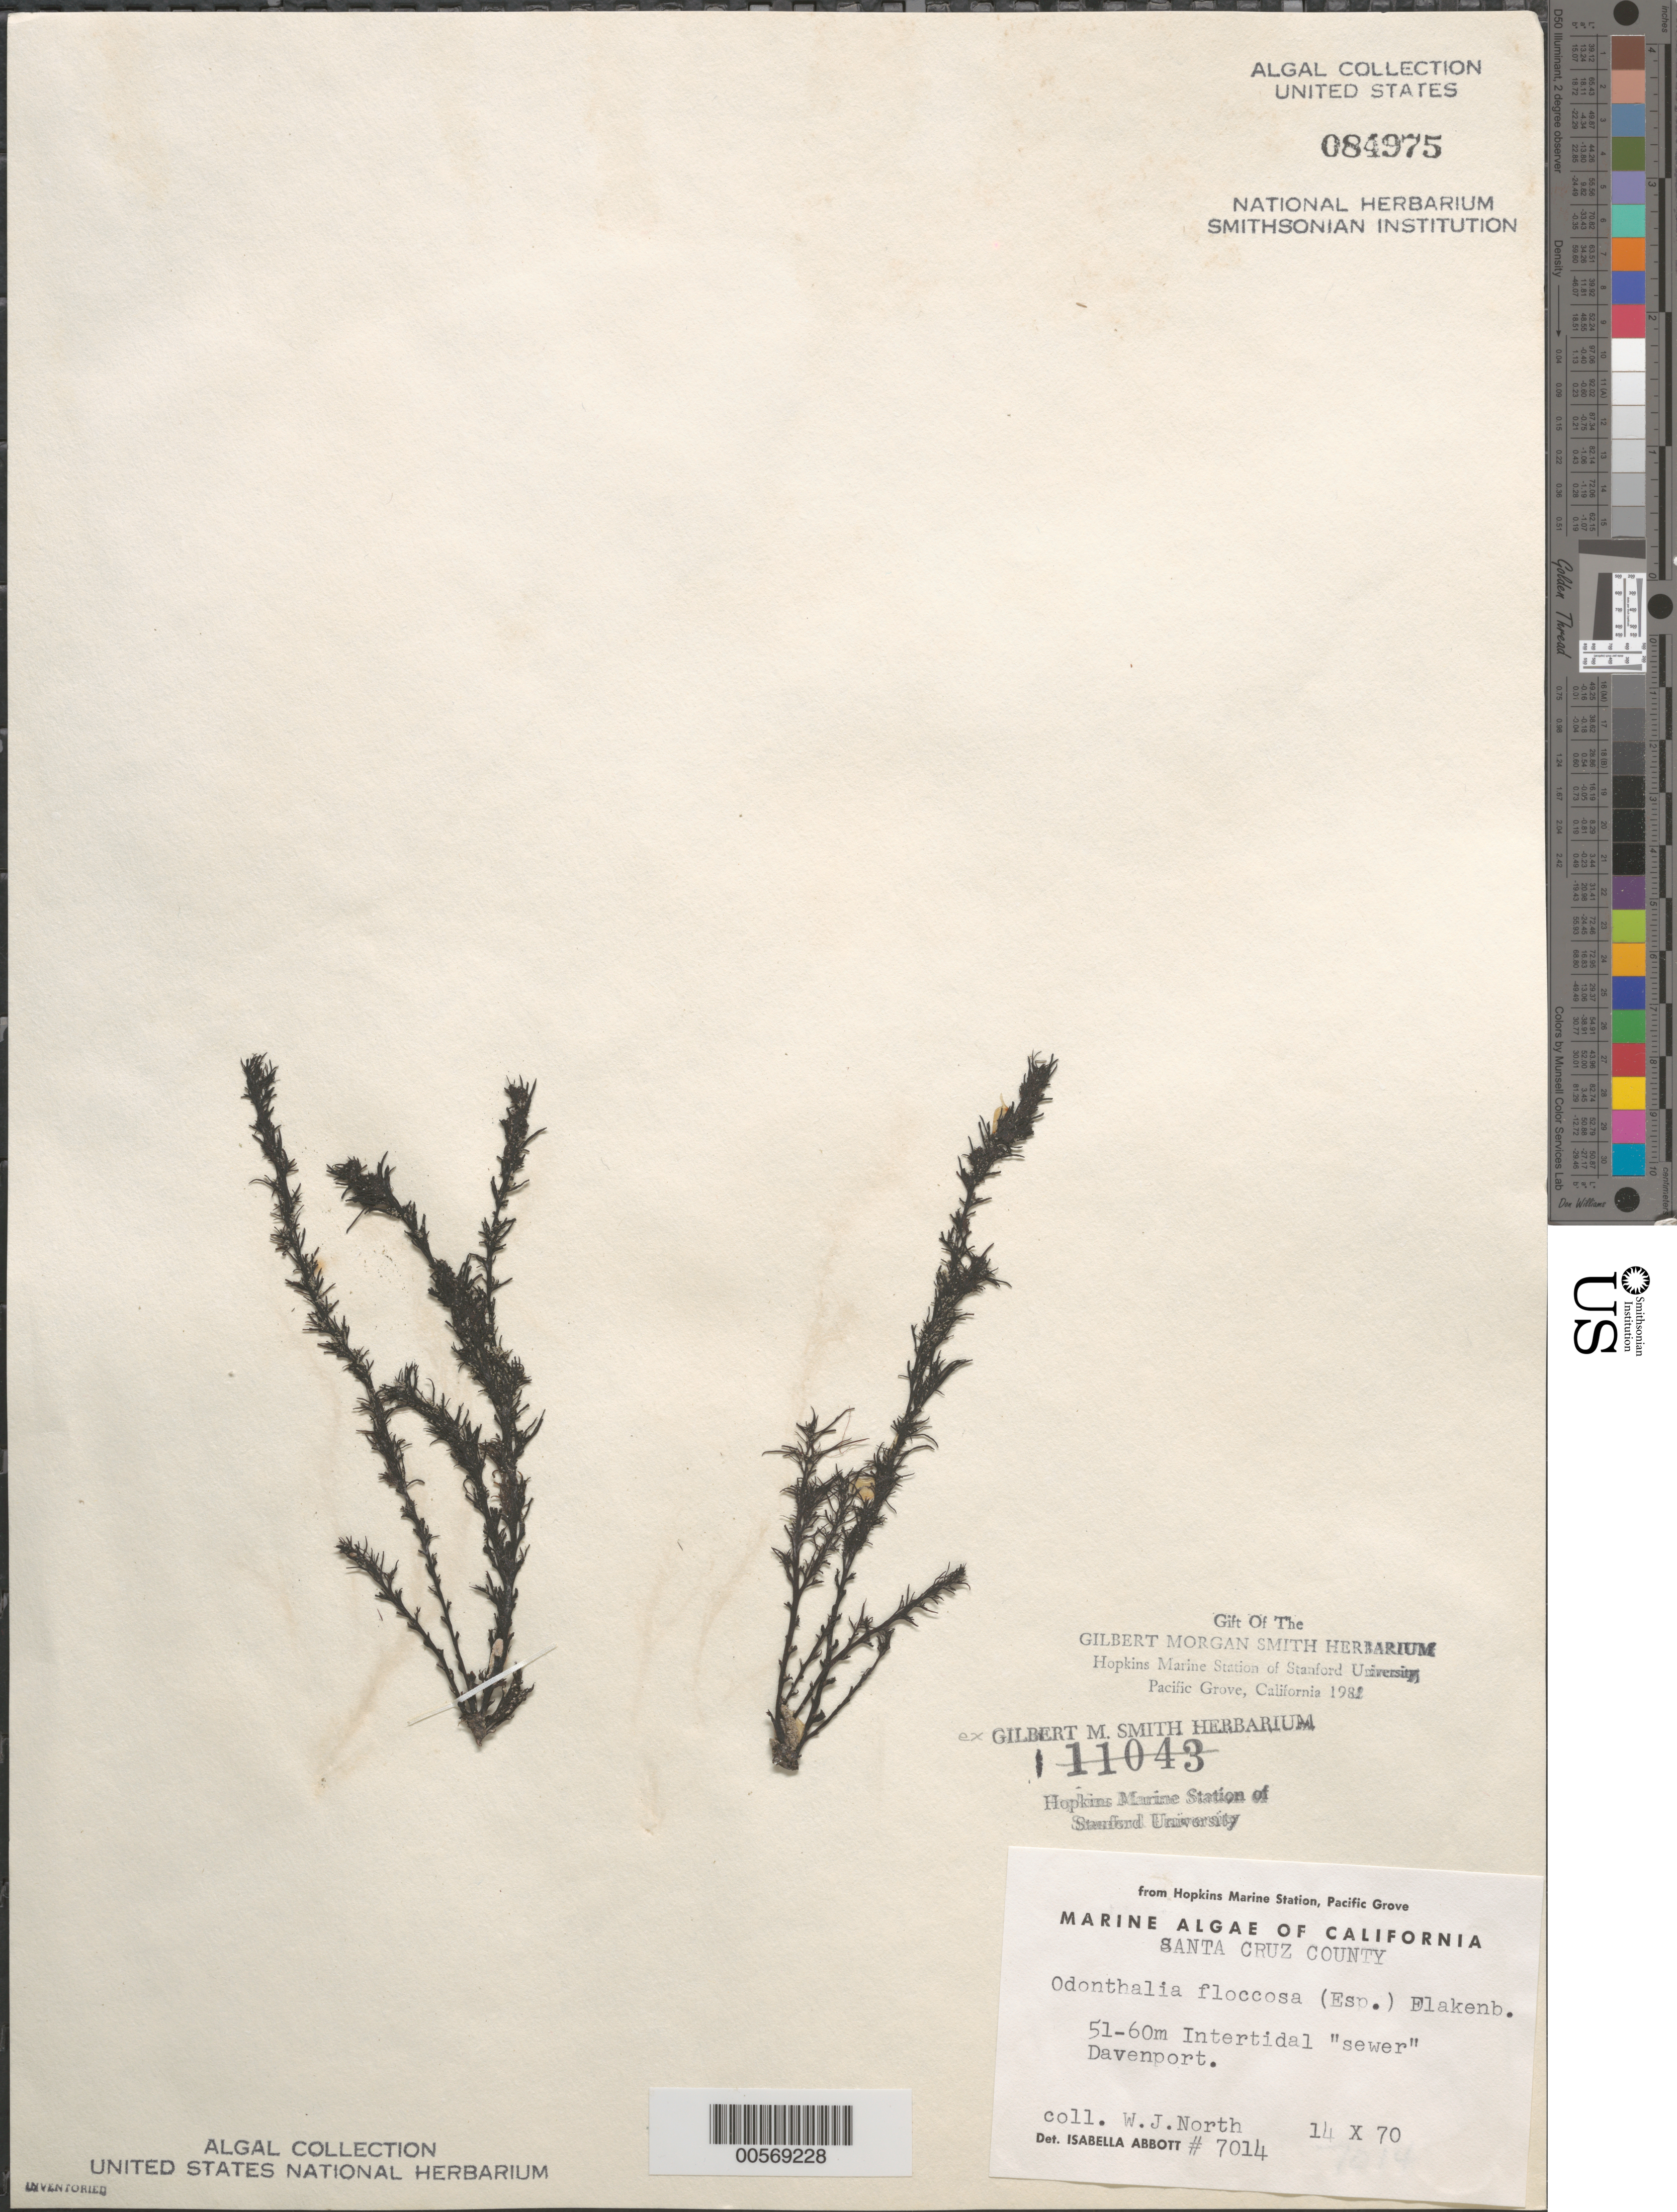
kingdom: Plantae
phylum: Rhodophyta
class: Florideophyceae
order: Ceramiales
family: Rhodomelaceae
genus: Odonthalia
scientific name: Odonthalia floccosa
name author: (Esper) Falkenb.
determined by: Abbott, Isabella A.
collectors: W. North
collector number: IAA 7014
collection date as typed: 14 Oct 1970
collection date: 1970-10-14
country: United States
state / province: California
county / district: Santa Cruz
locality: Davenport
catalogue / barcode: US 84975